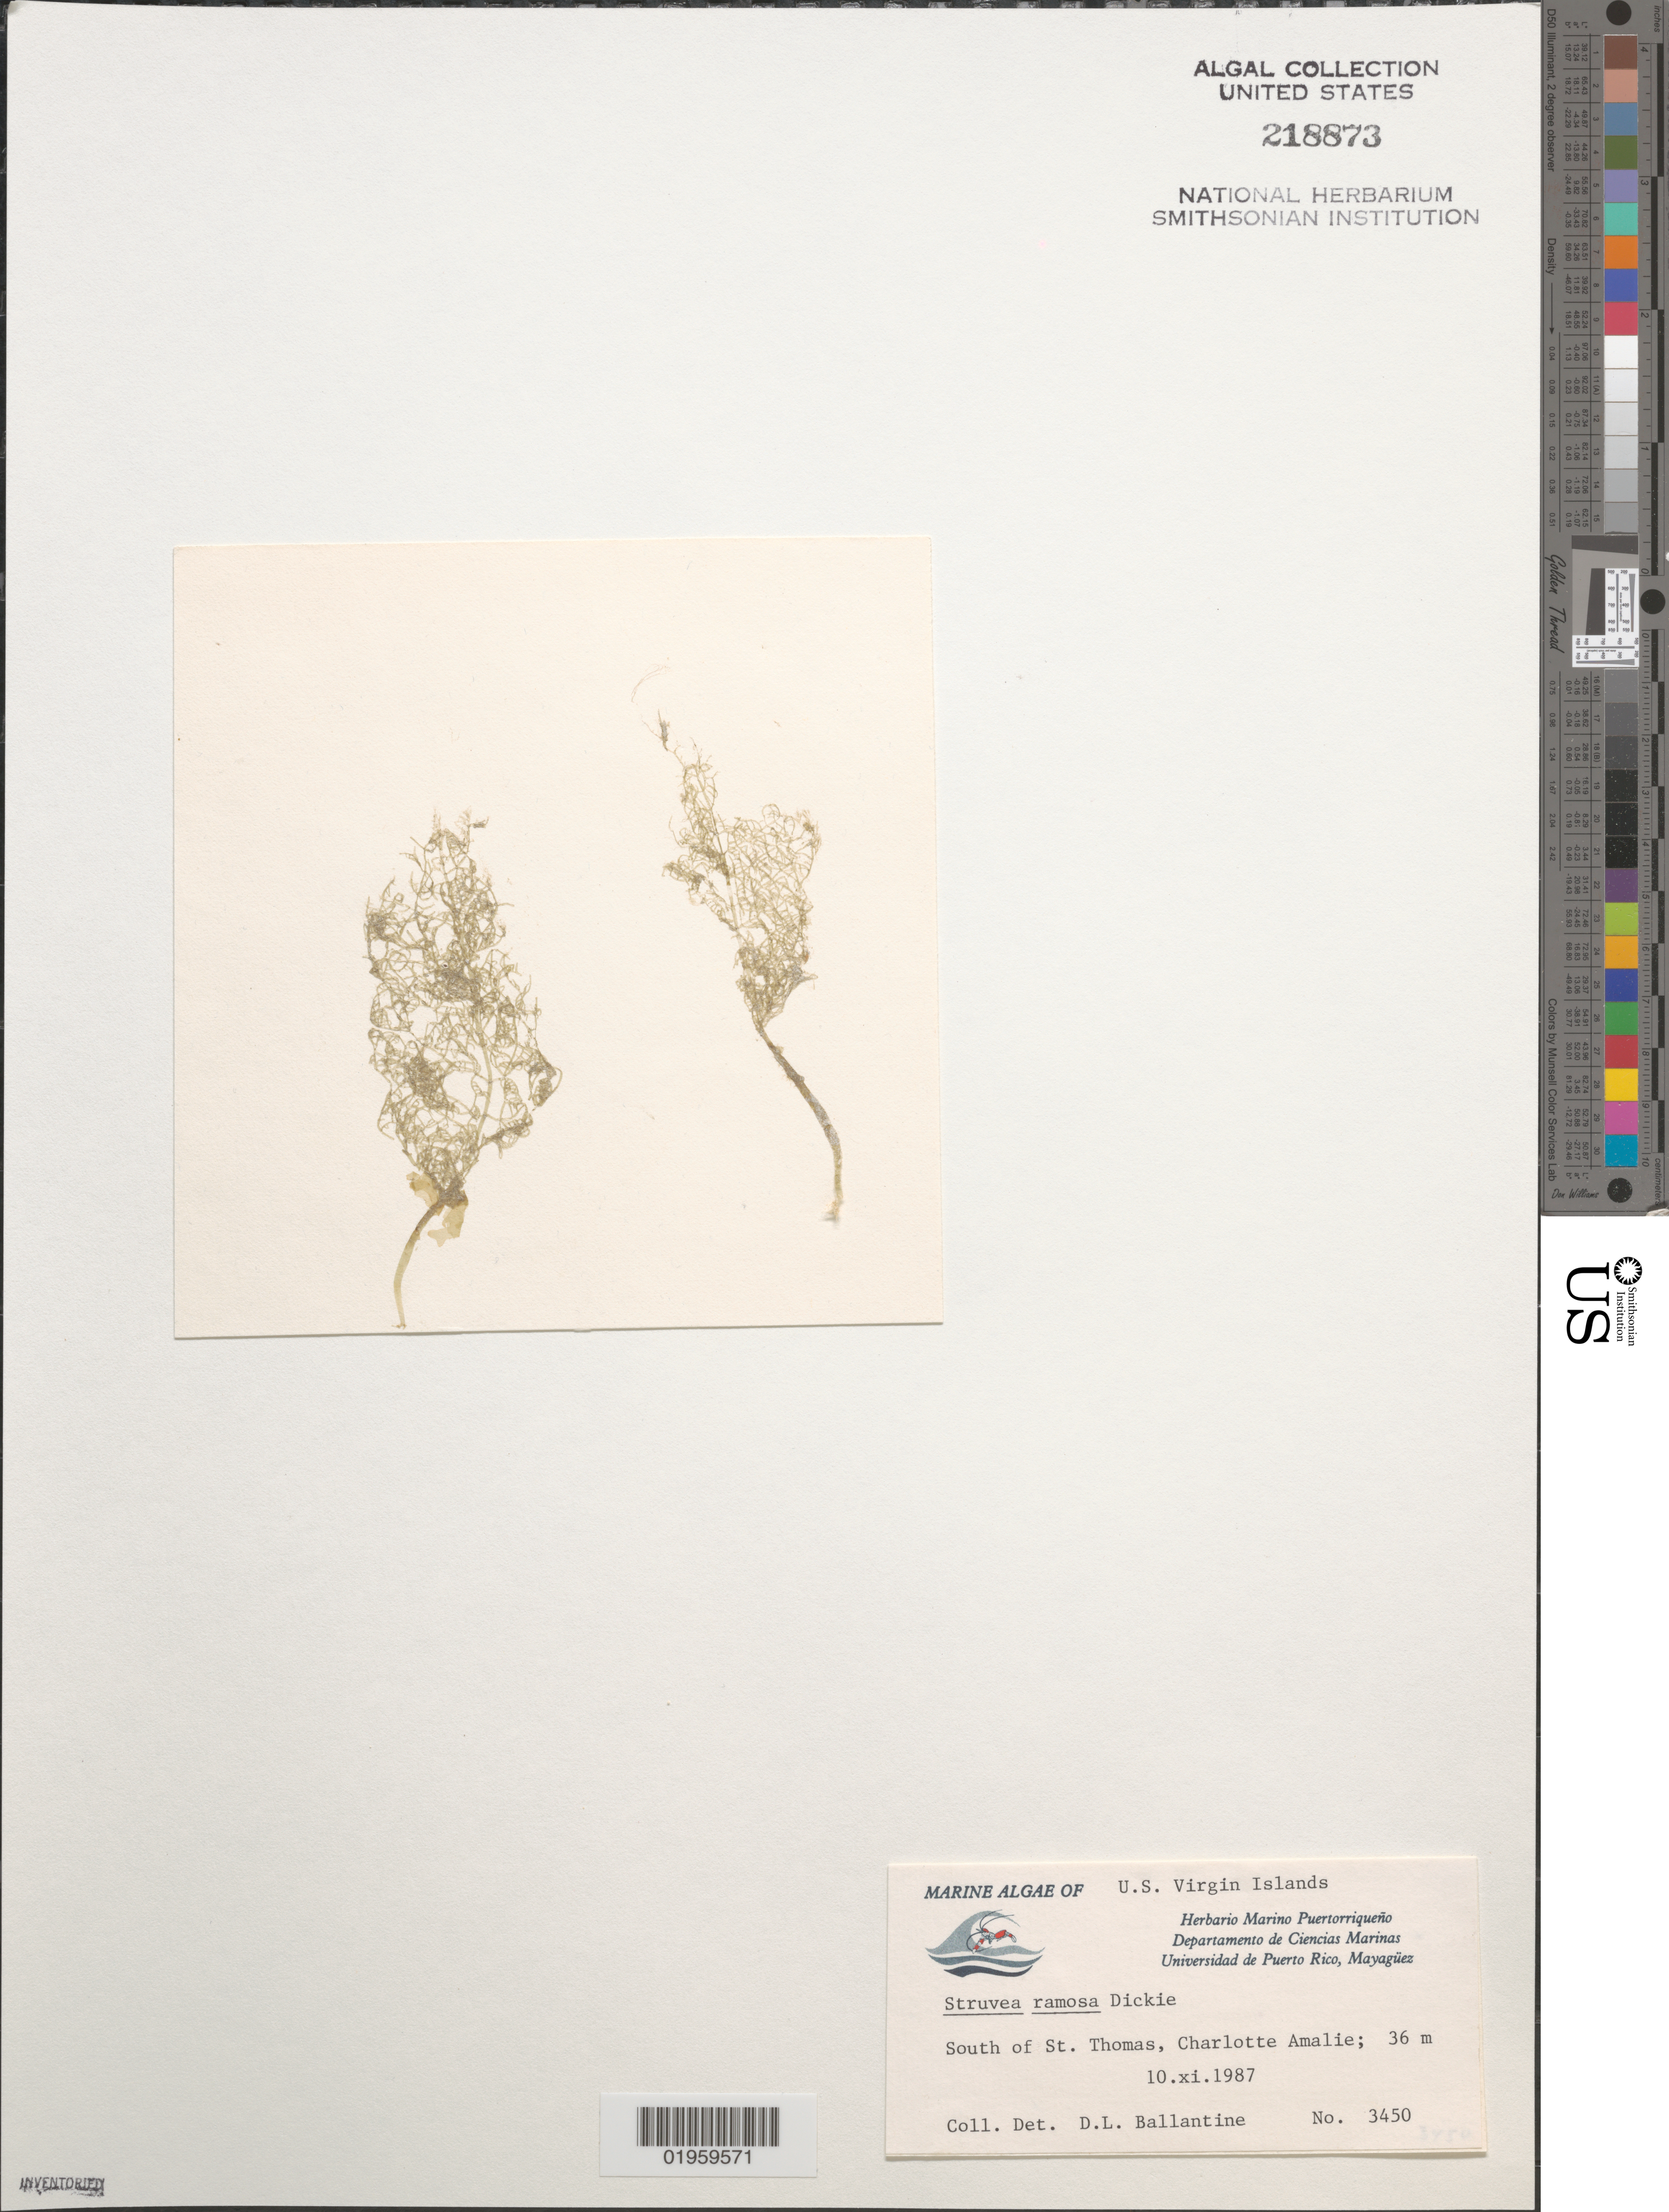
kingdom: Plantae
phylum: Chlorophyta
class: Ulvophyceae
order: Siphonocladales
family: Boodleaceae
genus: Phyllodictyon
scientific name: Phyllodictyon pulcherrimum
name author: J.E. Gray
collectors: D.L. Ballantine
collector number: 3450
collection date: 1987-11-10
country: U.S. Virgin Islands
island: St. Thomas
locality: Charlotte Amalie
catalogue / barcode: US 218873